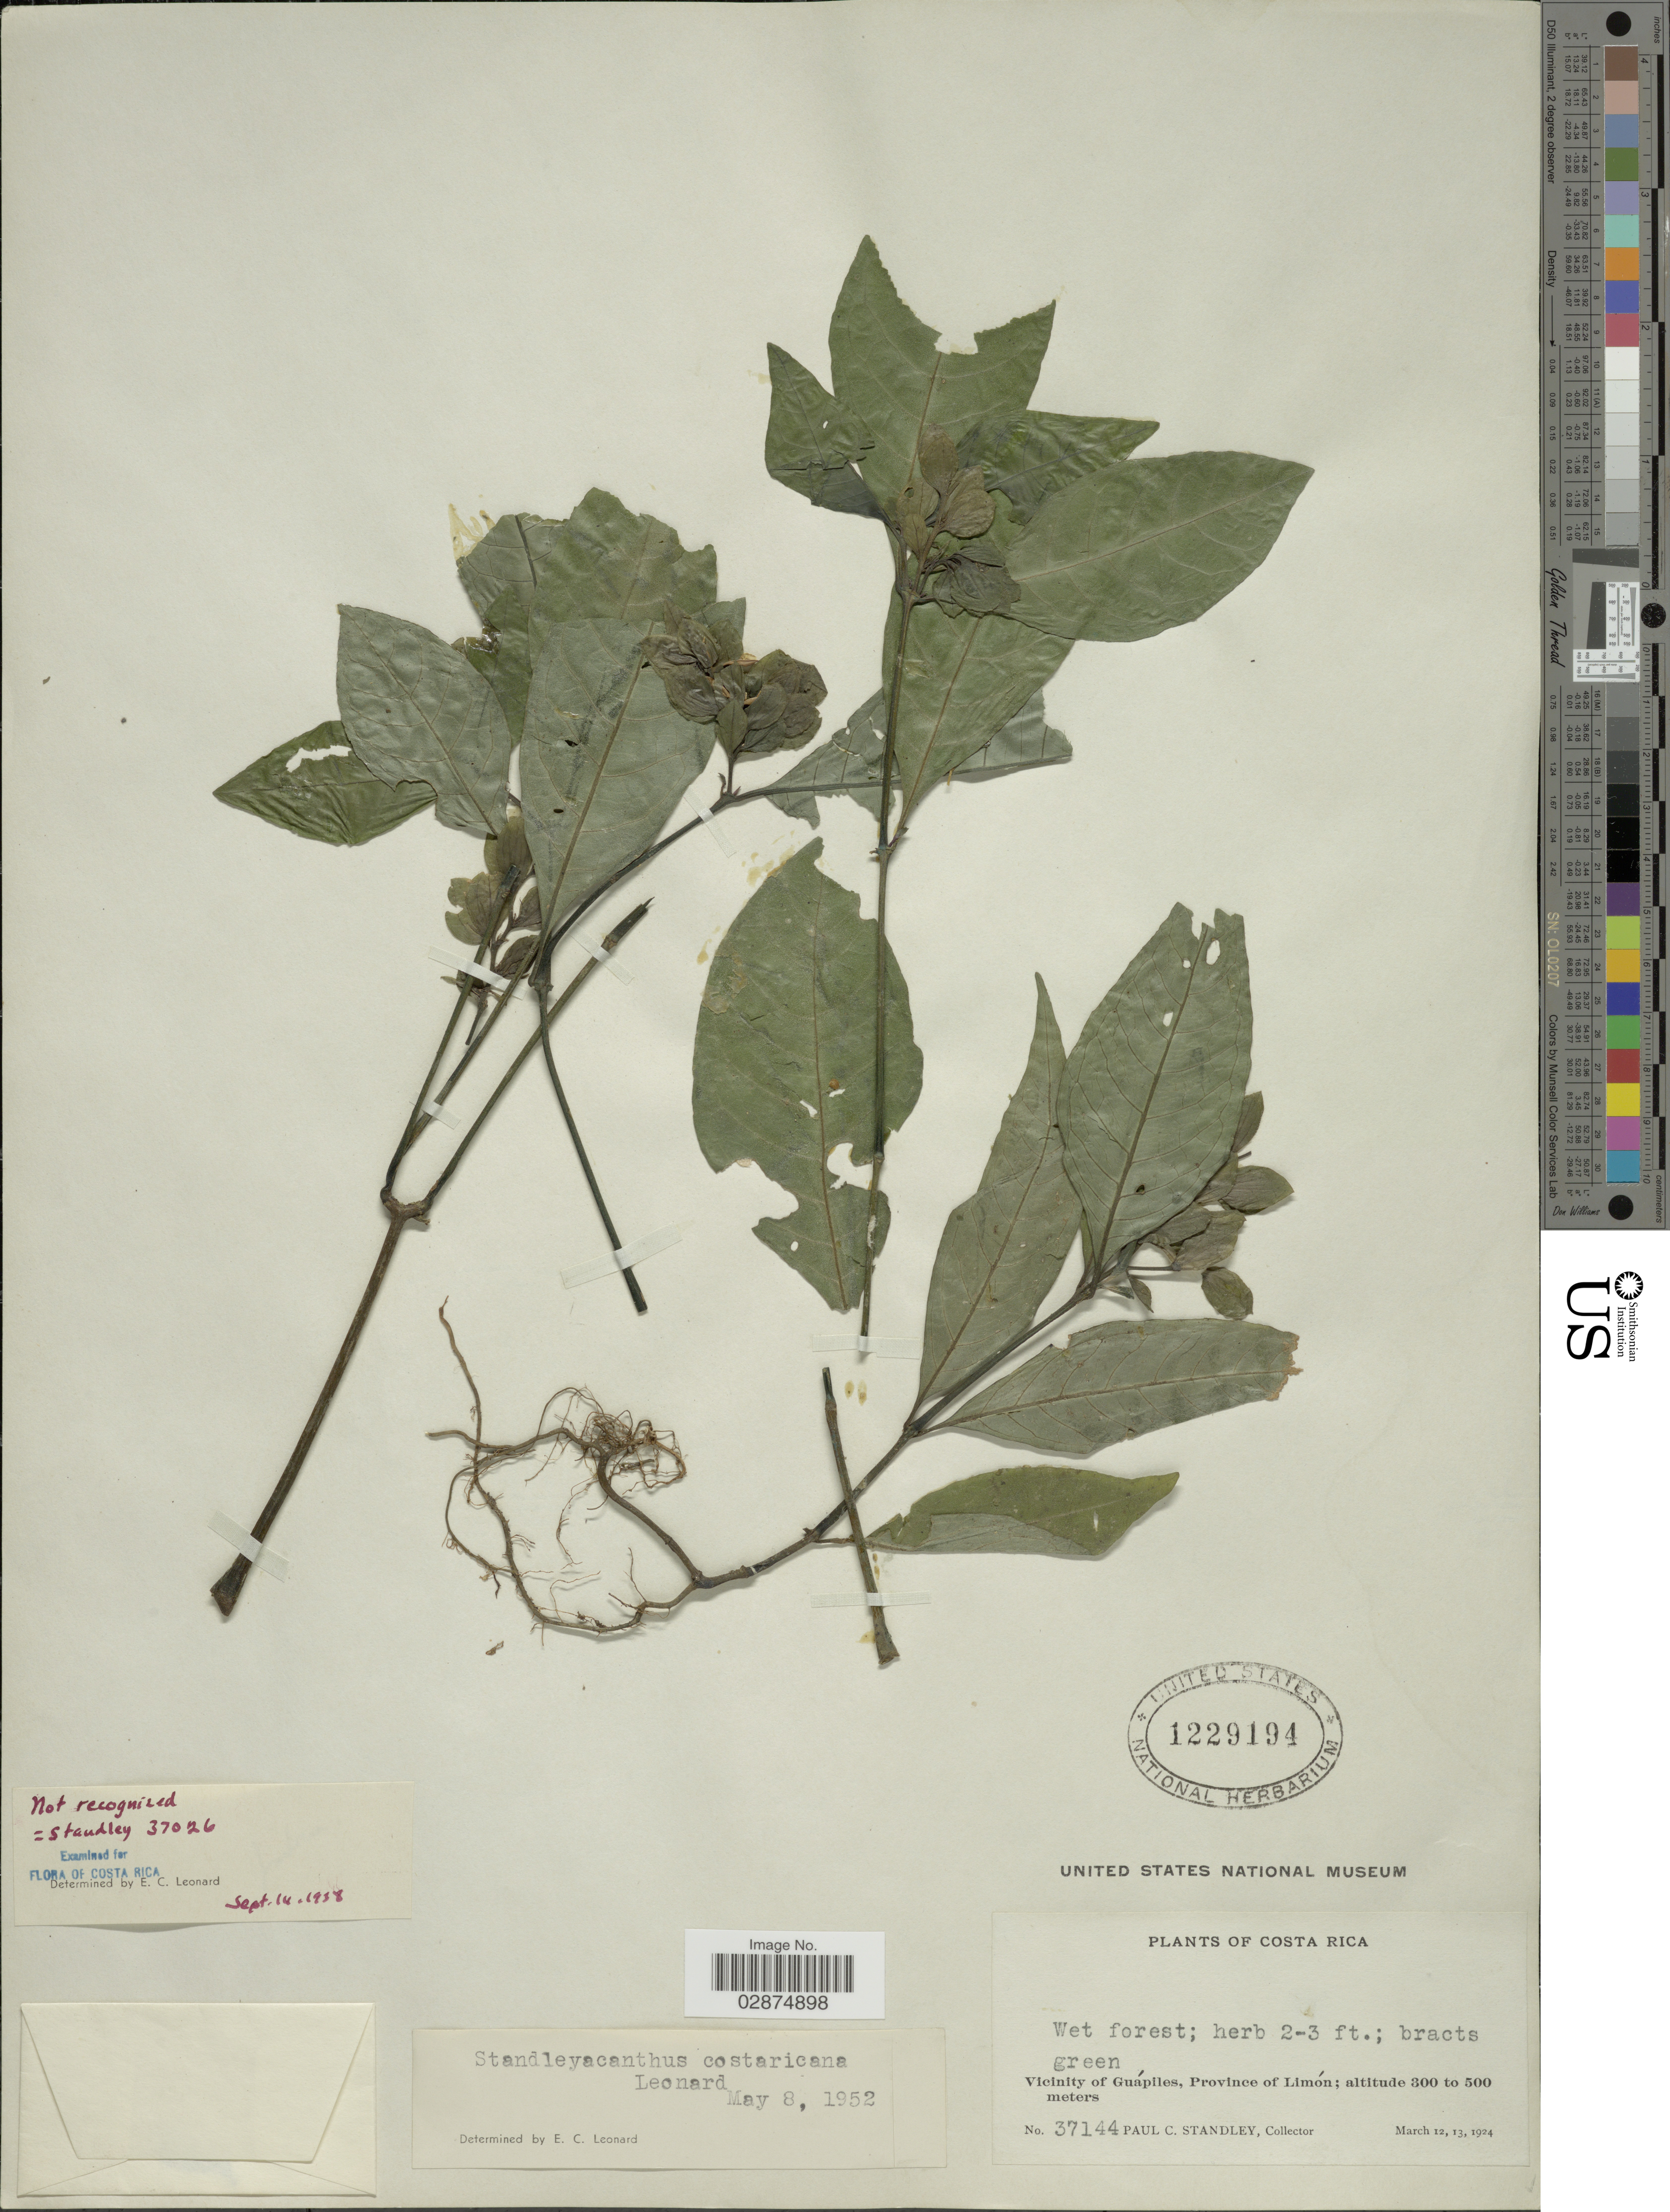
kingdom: Plantae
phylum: Tracheophyta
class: Magnoliopsida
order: Lamiales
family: Acanthaceae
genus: Herpetacanthus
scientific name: Herpetacanthus panamensis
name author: Leonard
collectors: P. C. Standley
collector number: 37144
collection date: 1924-03-12/1924-03-13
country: Costa Rica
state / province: Limón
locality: Vicinity of Guápiles.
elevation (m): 300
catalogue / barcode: US 1229194